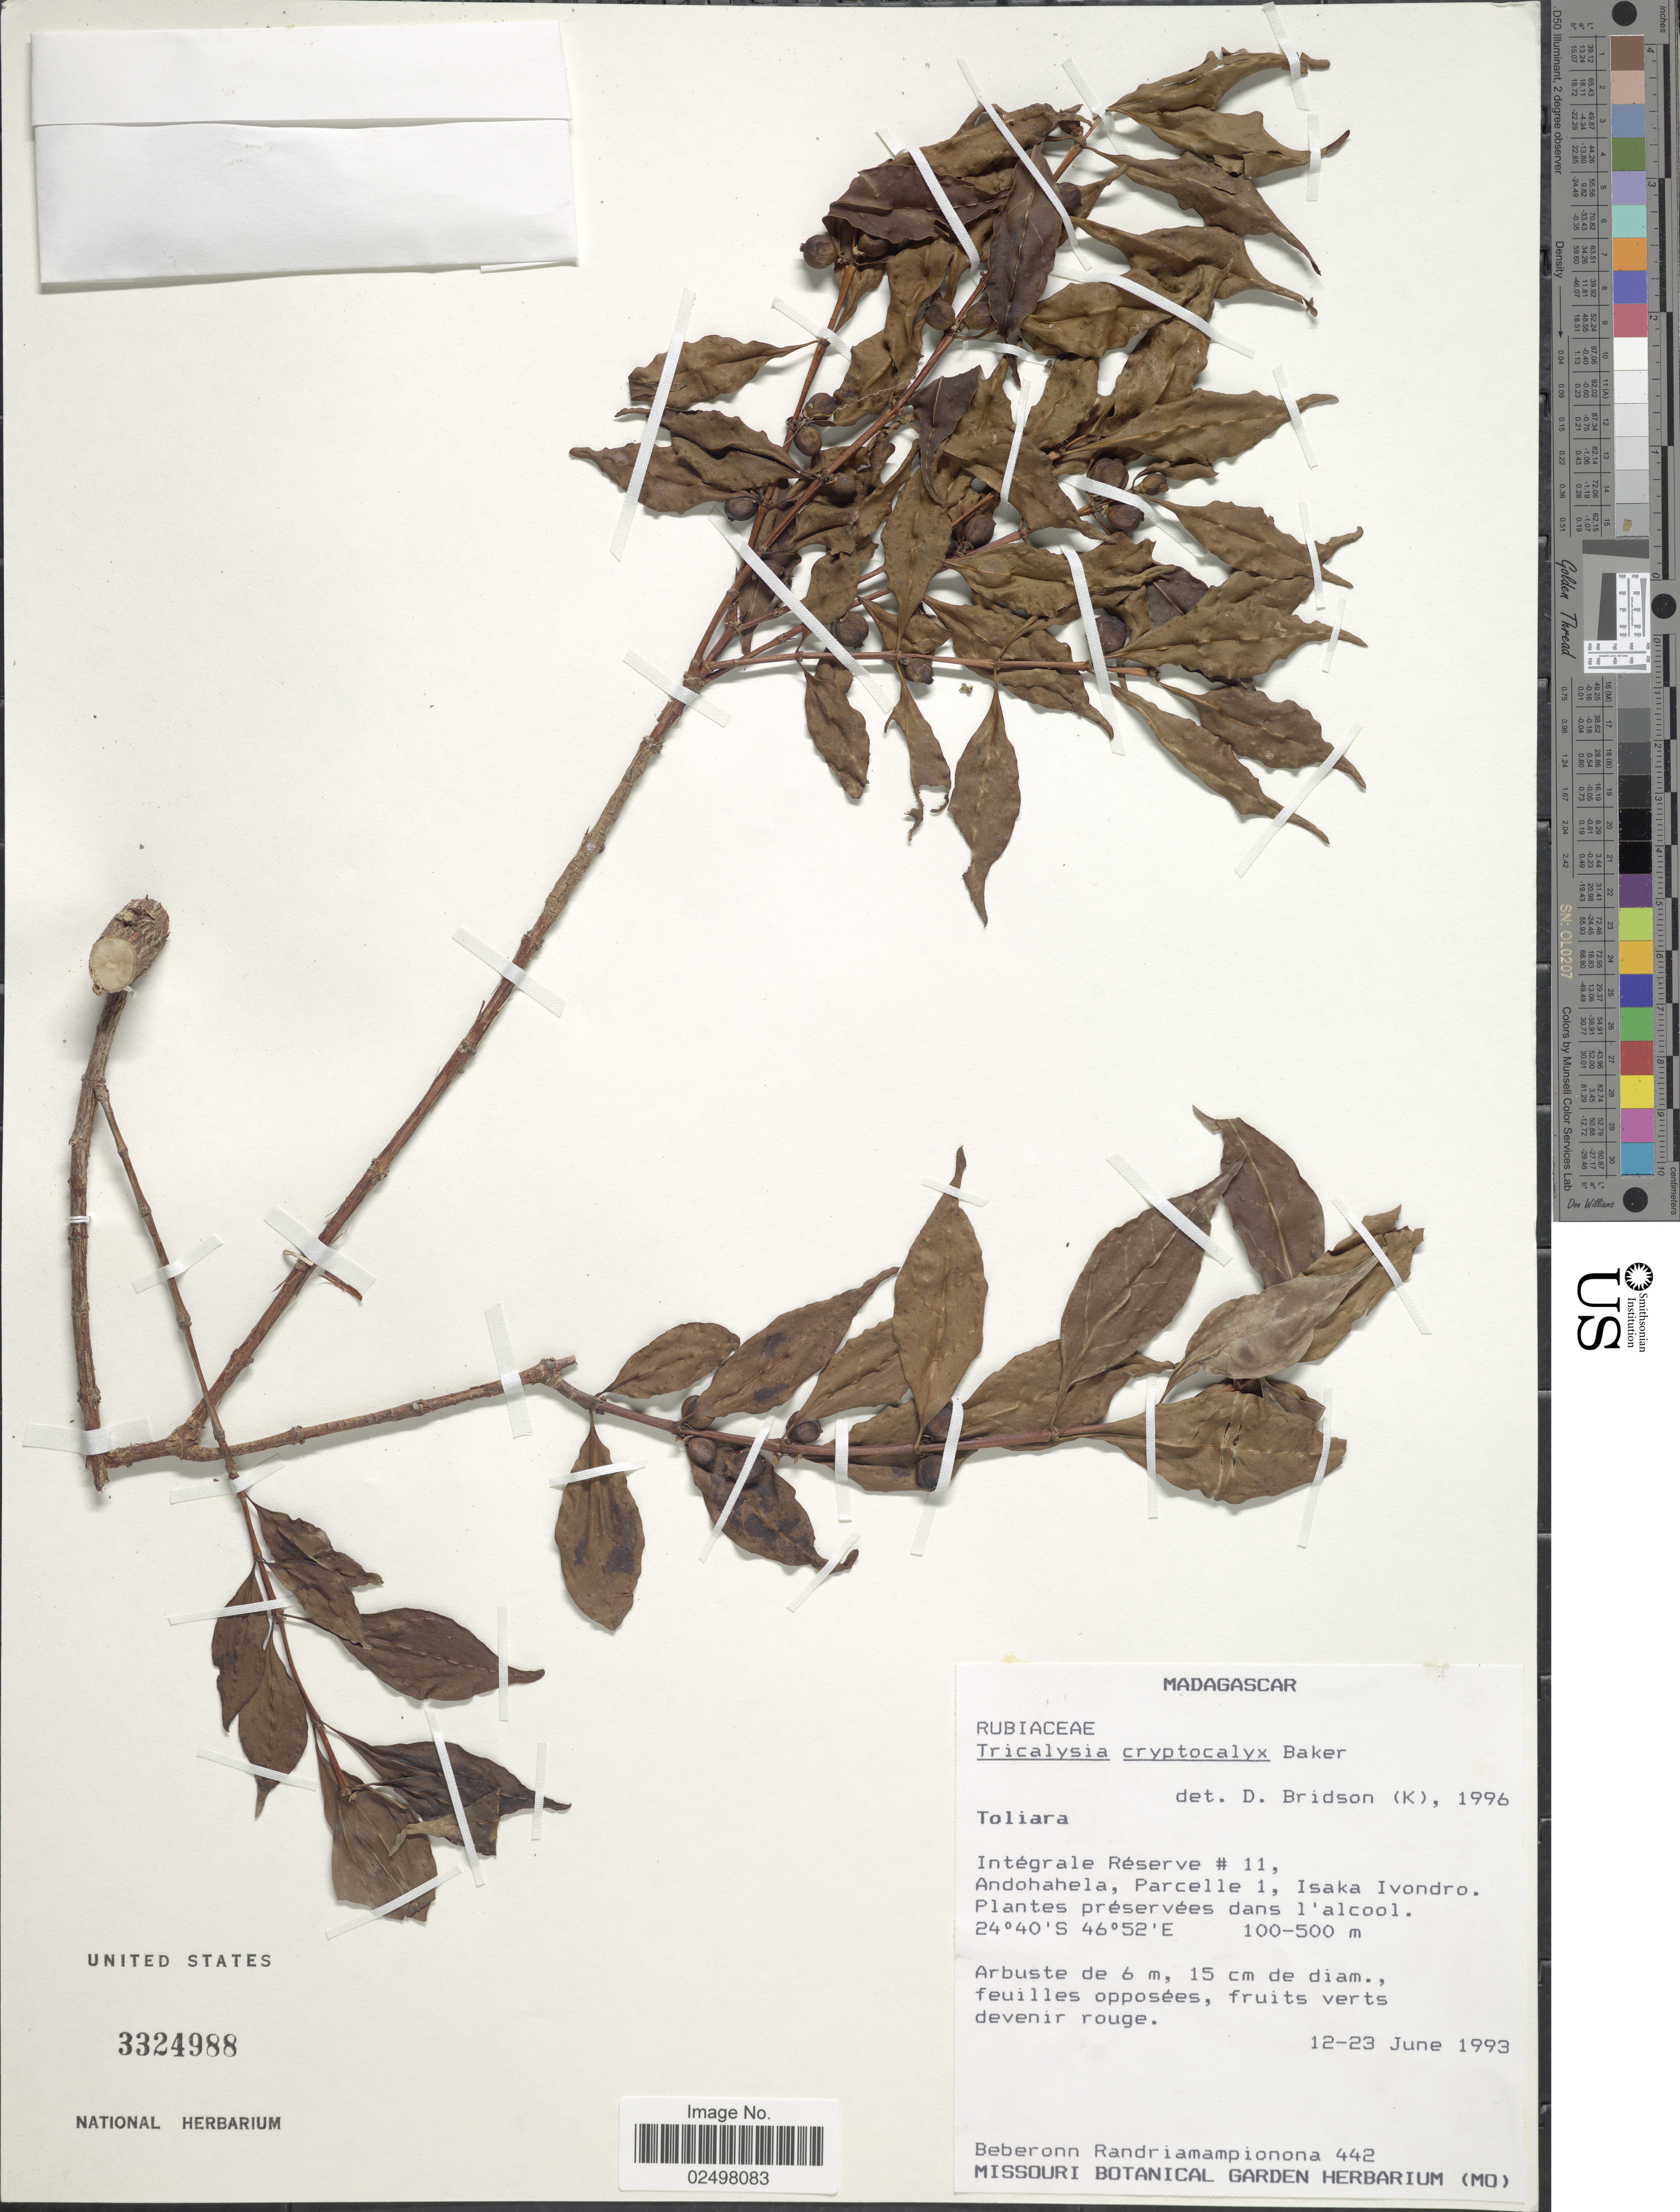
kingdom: Plantae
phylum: Tracheophyta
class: Magnoliopsida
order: Gentianales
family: Rubiaceae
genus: Tricalysia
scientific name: Tricalysia cryptocalyx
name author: Baker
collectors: B. Randriamampionona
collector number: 442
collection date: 1993-06-12/1993-06-23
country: Madagascar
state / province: Anosy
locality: Integrale Reserve #11, Andohahela, Parcelle 1, Isaka Ivondro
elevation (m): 100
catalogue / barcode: US 3324988